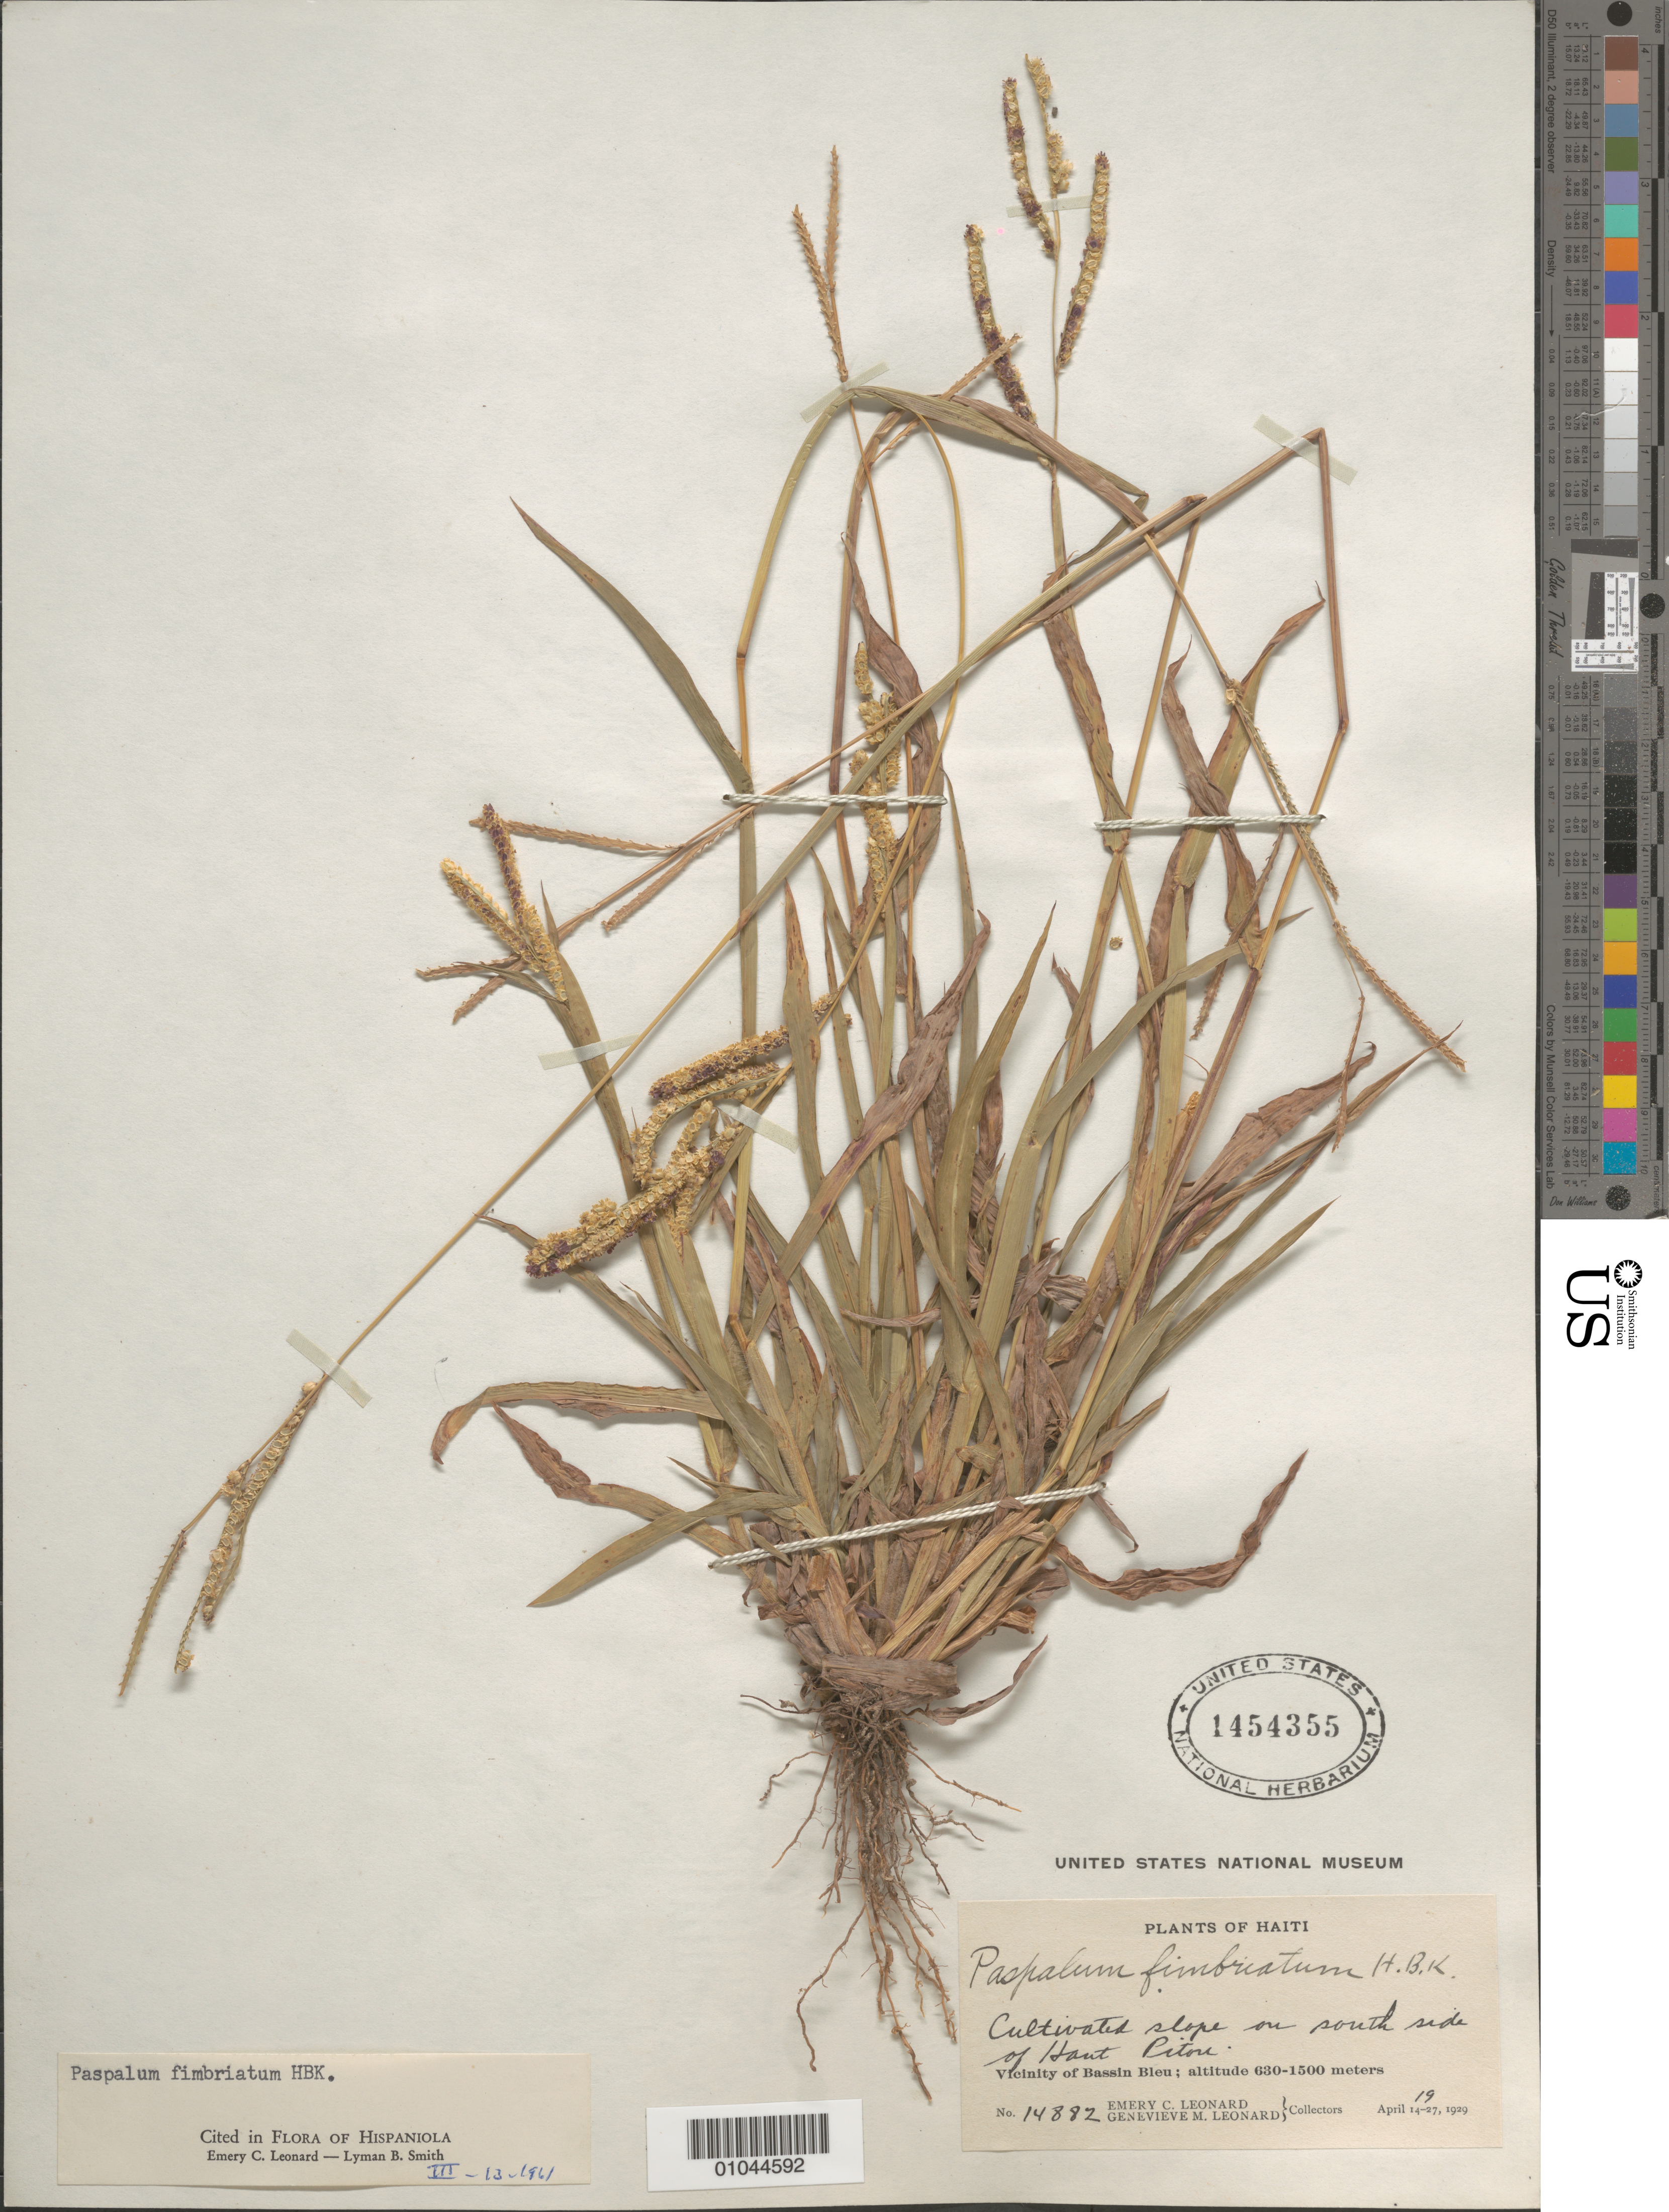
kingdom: Plantae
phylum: Tracheophyta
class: Liliopsida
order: Poales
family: Poaceae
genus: Paspalum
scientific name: Paspalum fimbriatum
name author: Kunth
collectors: E. C. Leonard & G. M. Leonard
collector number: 14882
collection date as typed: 19 Apr 1929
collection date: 1929-04-19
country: Haiti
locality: Vicinity of Bassin Bleu, on S side of Haut Pitou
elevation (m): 630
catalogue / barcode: US 1454355